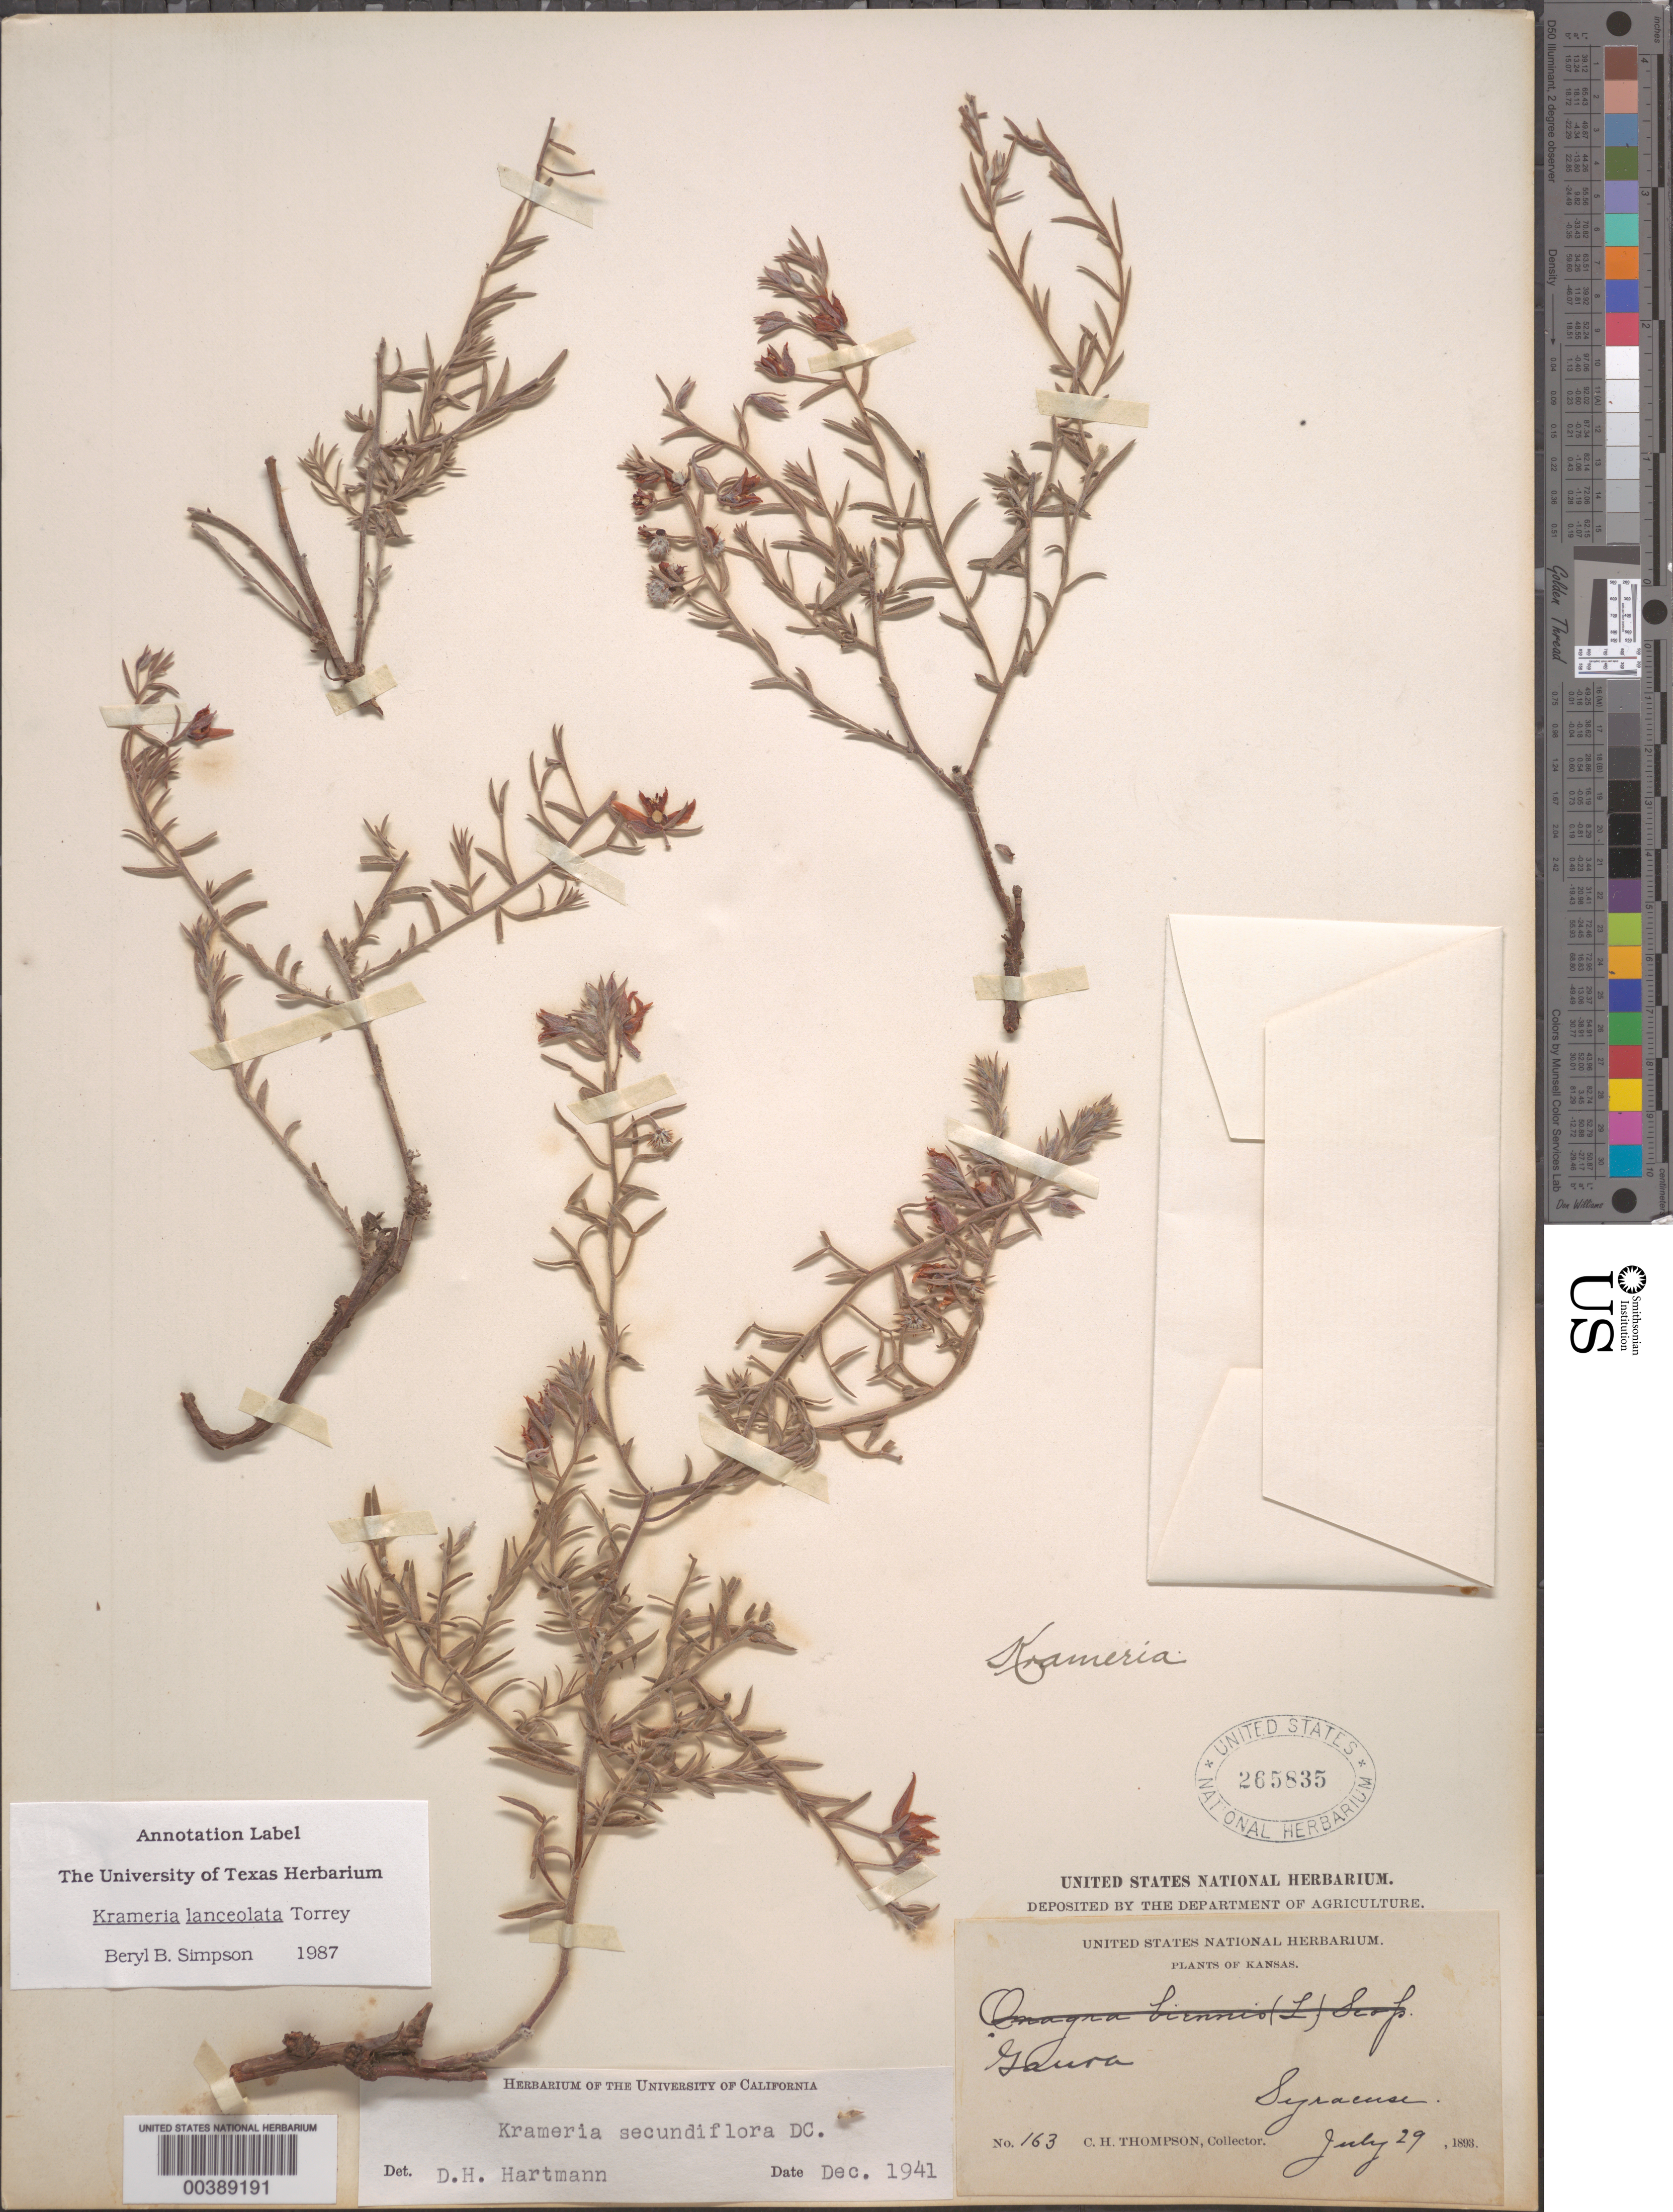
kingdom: Plantae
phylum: Tracheophyta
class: Magnoliopsida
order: Zygophyllales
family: Krameriaceae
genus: Krameria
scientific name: Krameria lanceolata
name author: Torr.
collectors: C. H. Thompson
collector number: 163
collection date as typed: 29 Jul 1893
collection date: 1893-07-29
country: United States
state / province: Kansas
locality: Syracuse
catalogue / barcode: US 265835